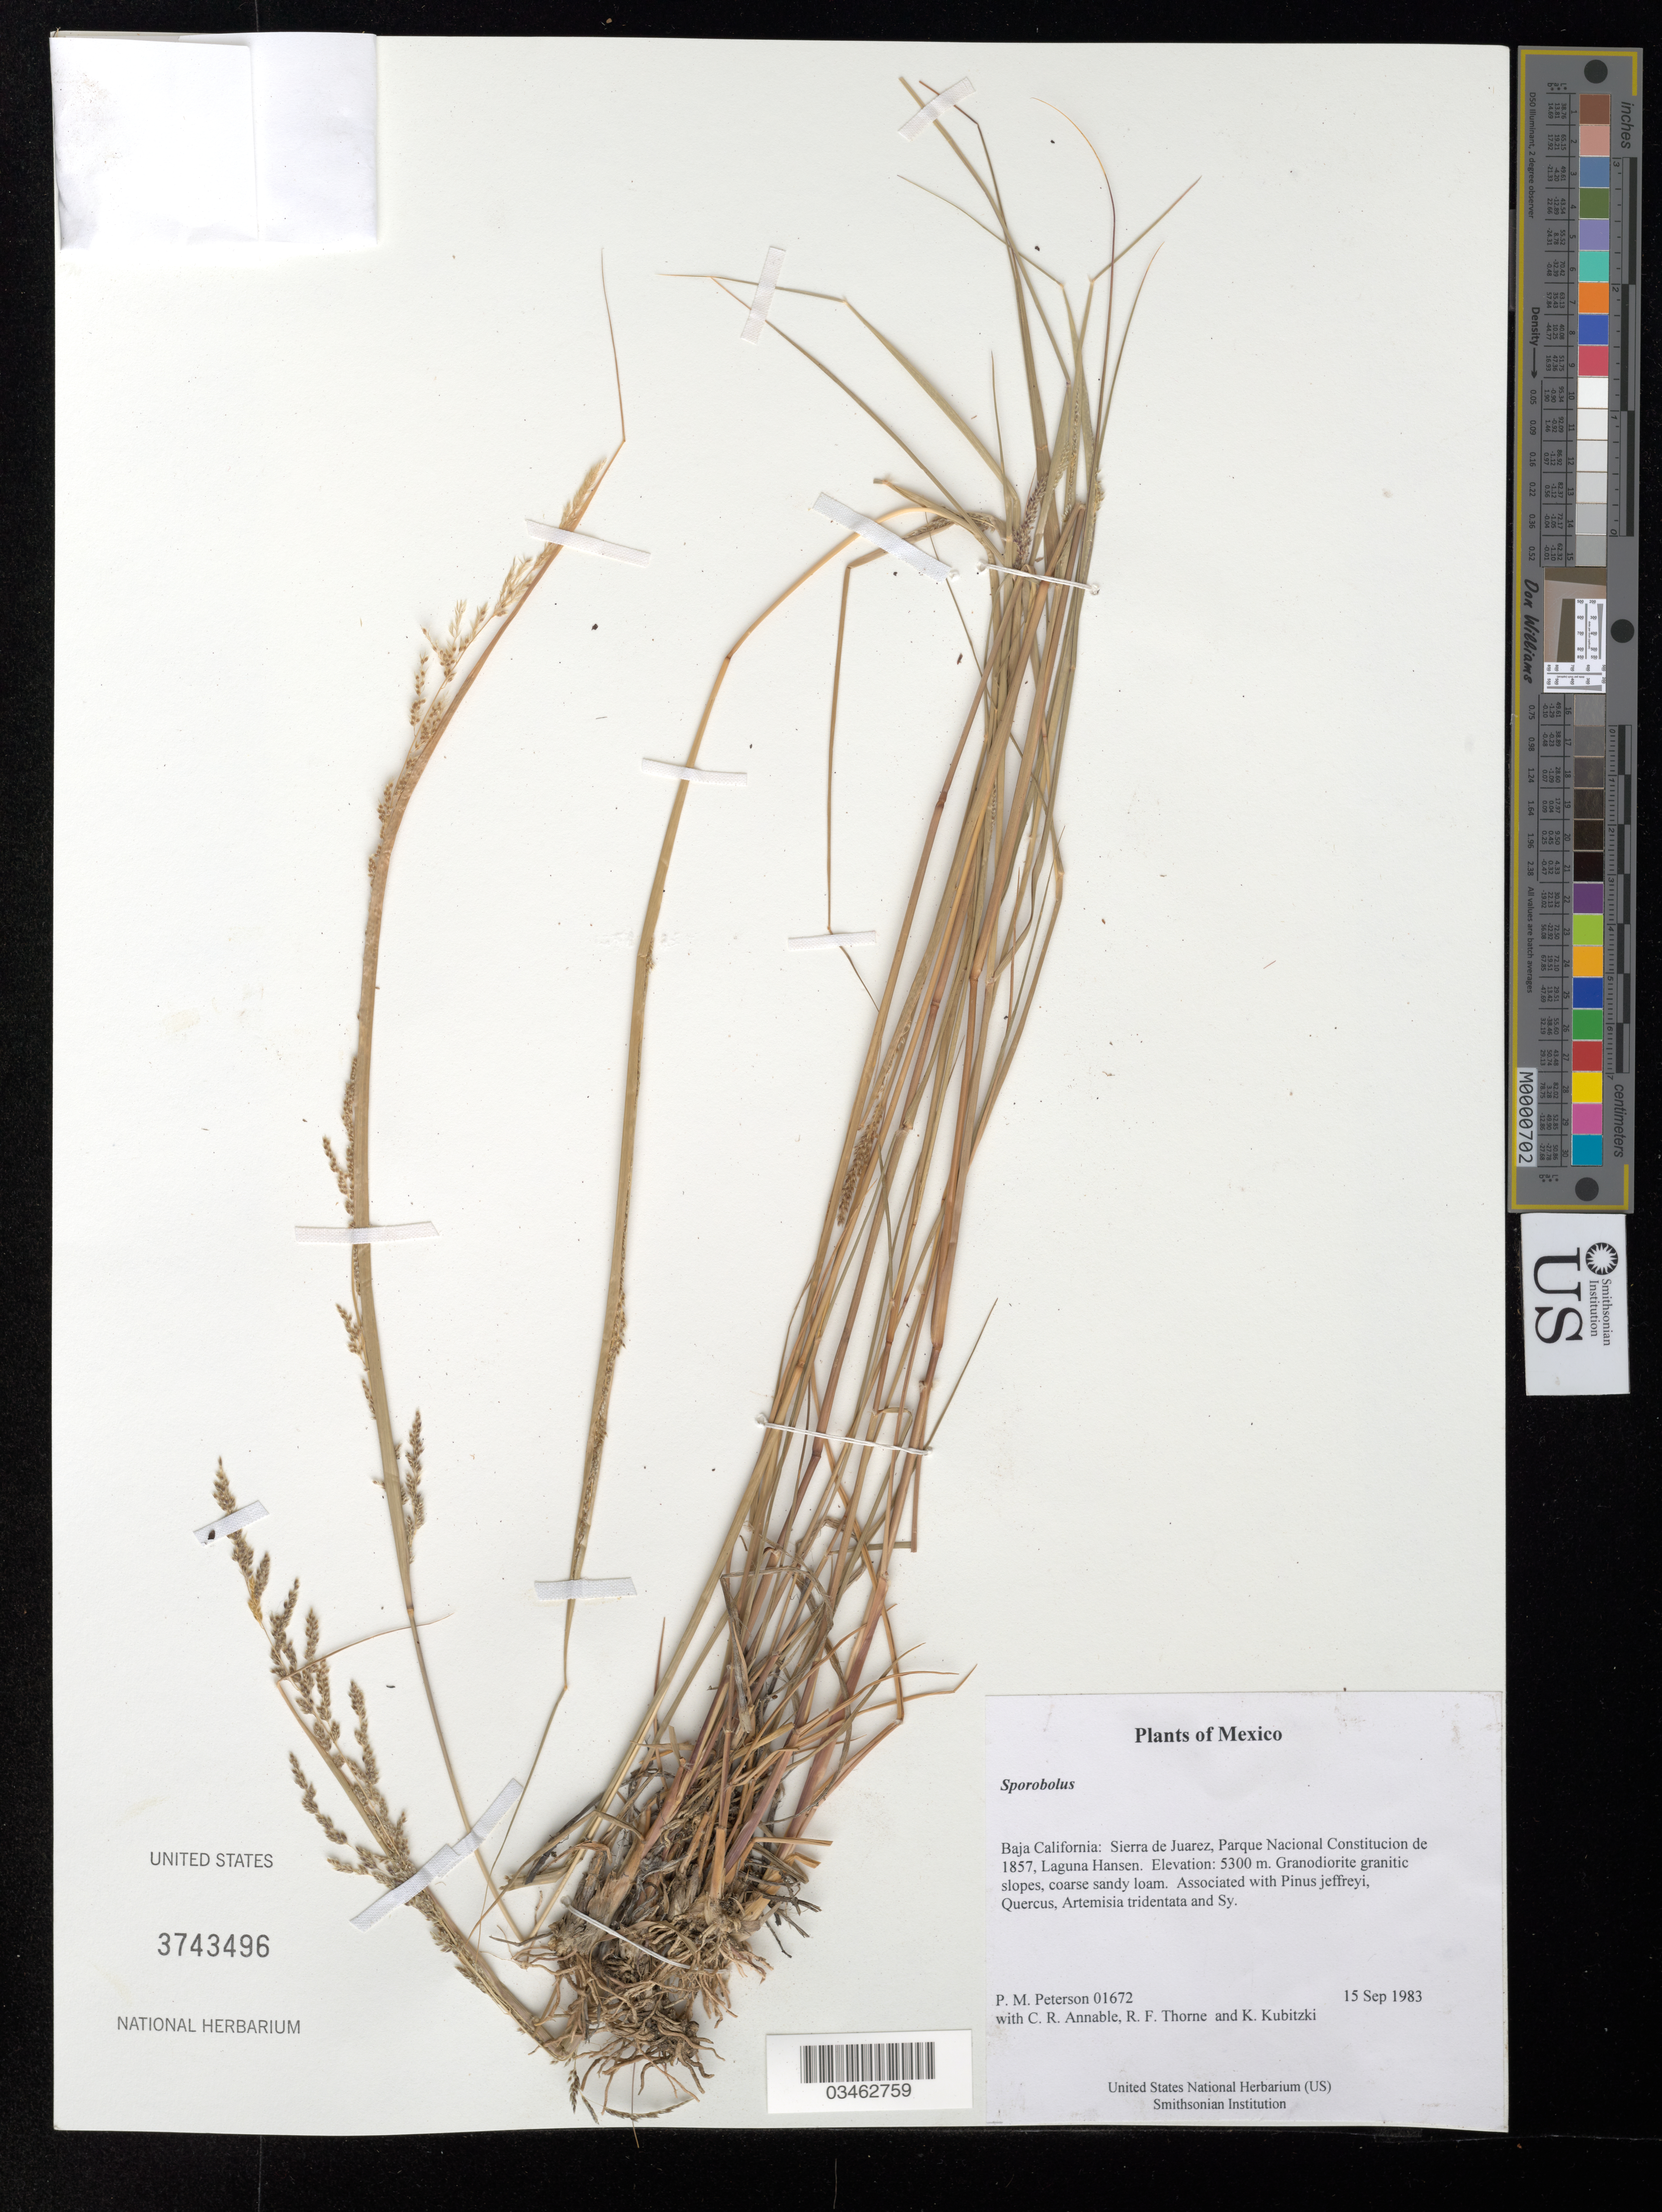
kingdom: Plantae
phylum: Tracheophyta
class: Liliopsida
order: Poales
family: Poaceae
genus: Sporobolus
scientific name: Sporobolus sp.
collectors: P. M. Peterson, C. R. Annable, R. F. Thorne & K. Kubitzki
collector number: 01672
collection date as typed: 15 Sep 1983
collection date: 1983-09-15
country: Mexico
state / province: Baja California Norte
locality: Sierra de Juarez, Parque Nacional Constitucion de 1857, Laguna Hansen.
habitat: Granodiorite granitic slopes, coarse sandy loam. Associated with Pinus jeffreyi, Quercus, Artemisia tridentata and Sy.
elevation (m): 5300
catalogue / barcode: US 3743496